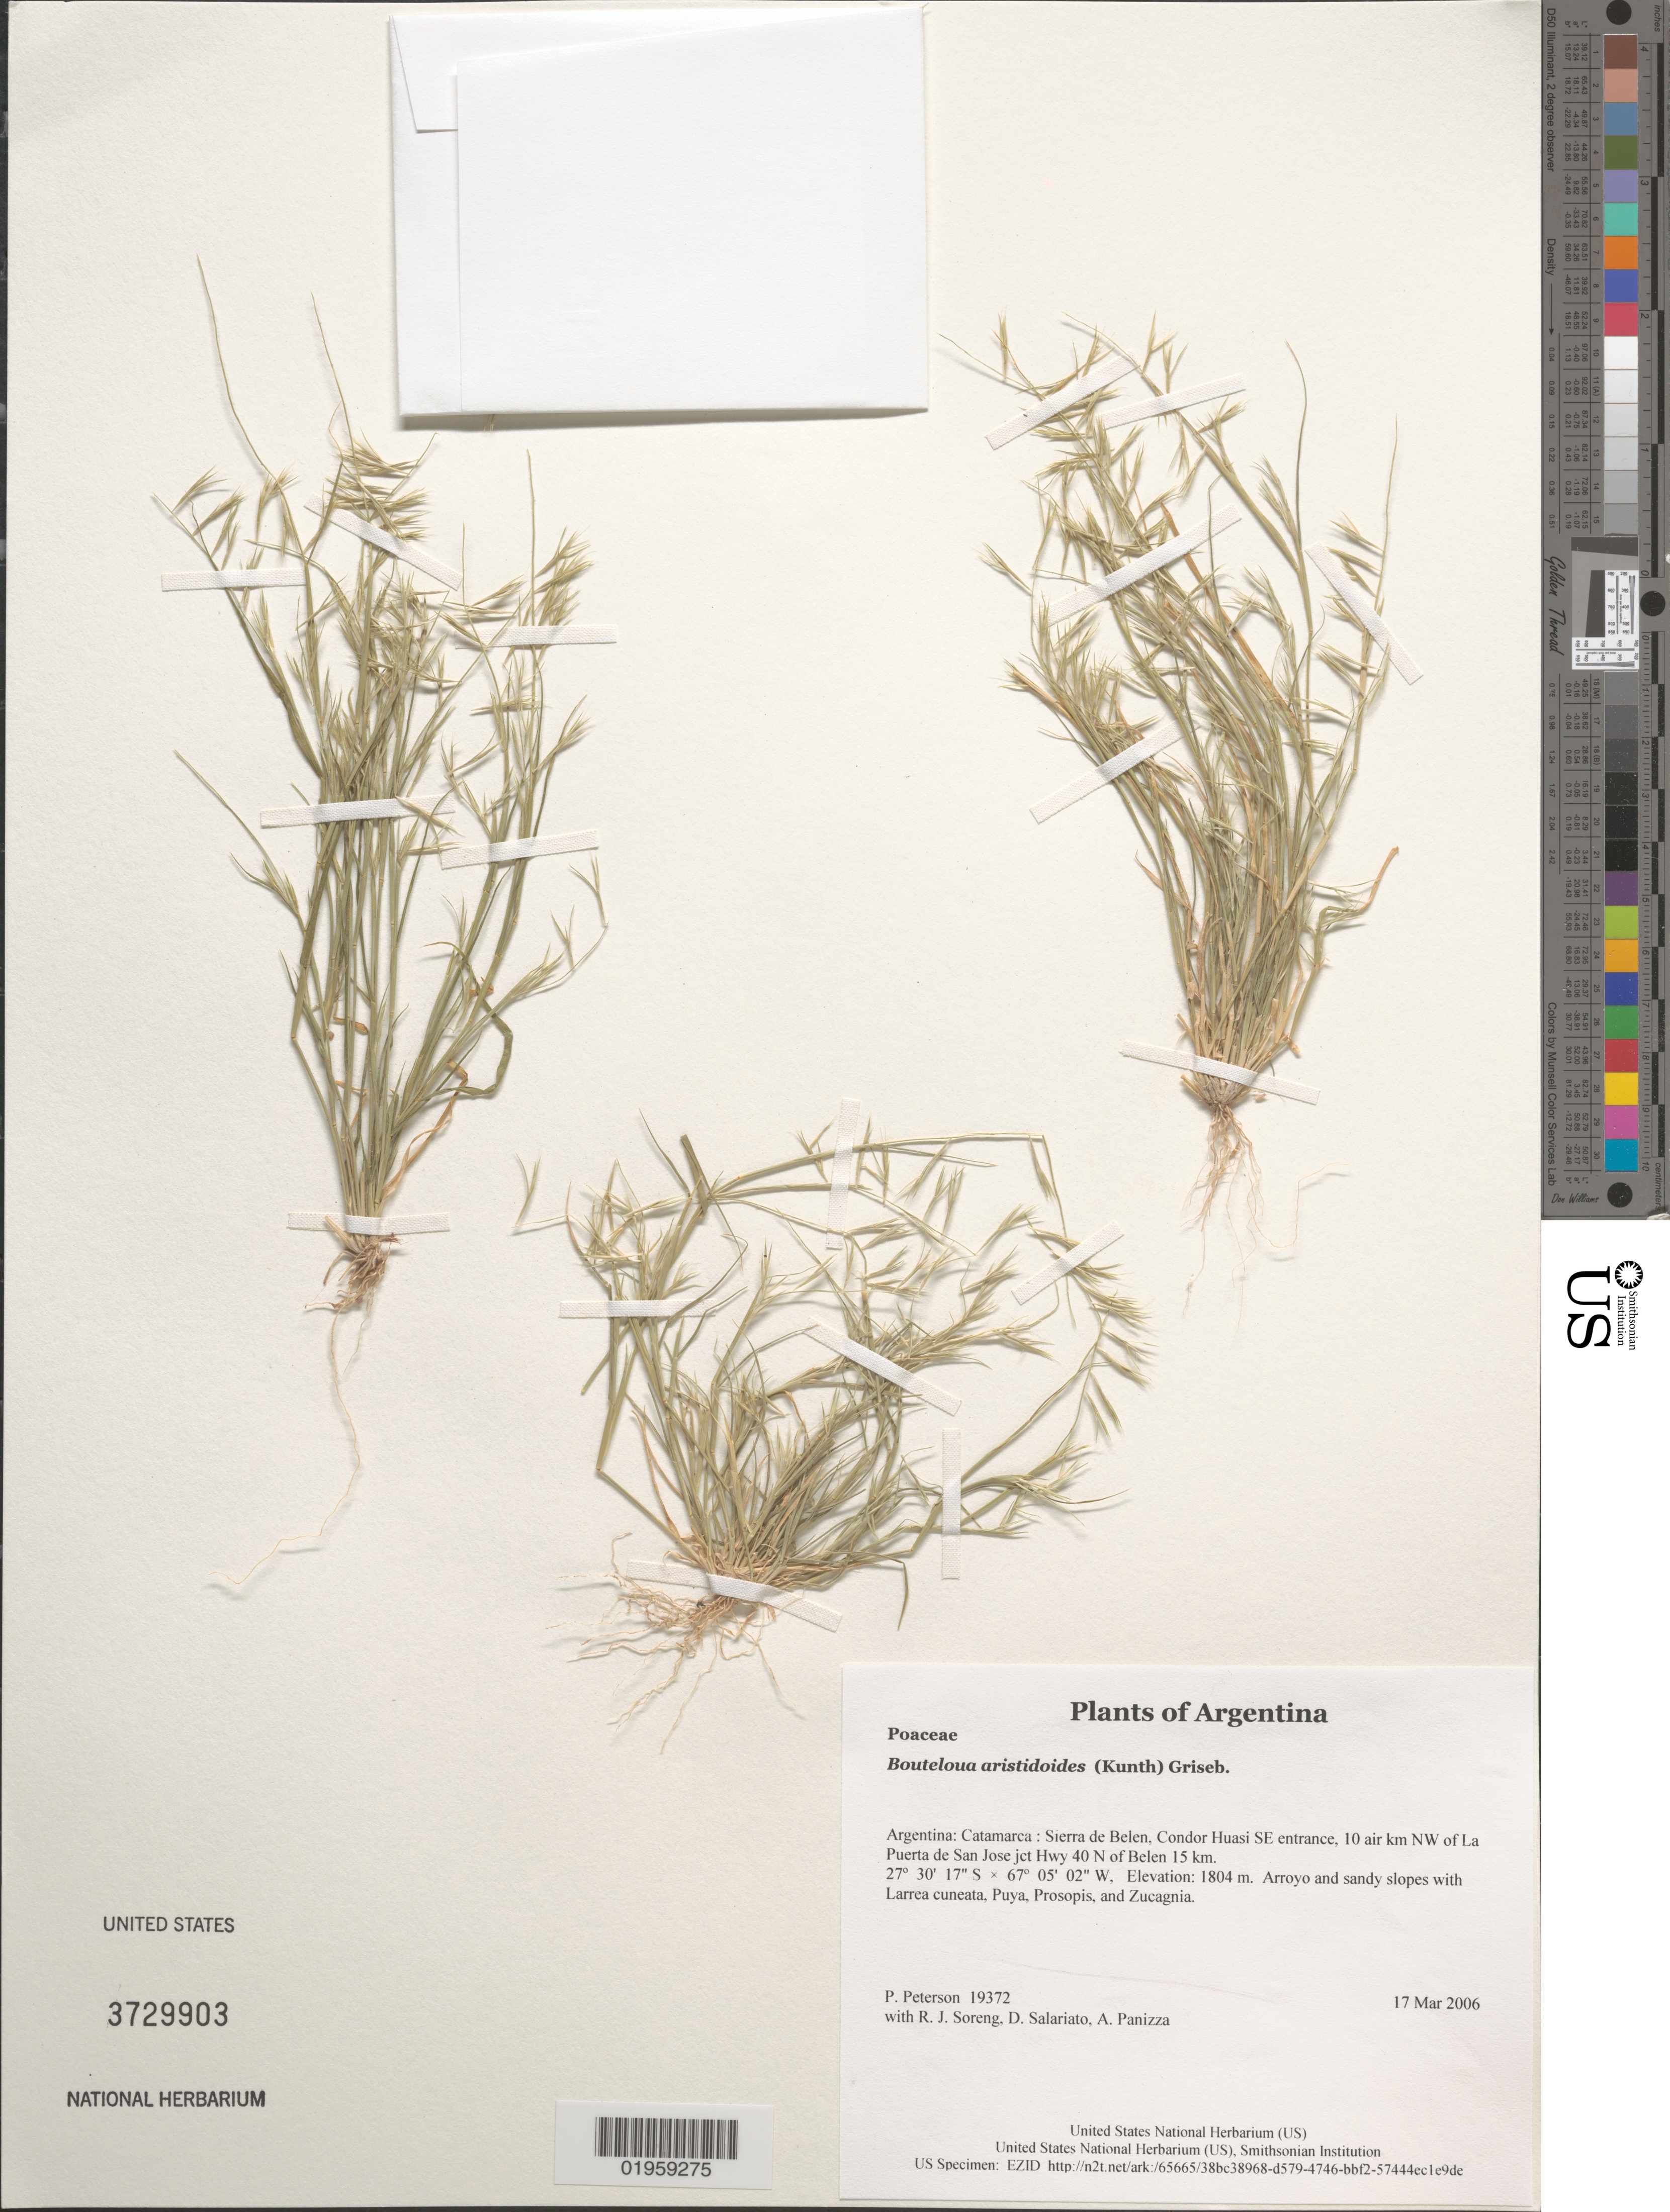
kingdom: Plantae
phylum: Tracheophyta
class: Liliopsida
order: Poales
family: Poaceae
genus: Bouteloua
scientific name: Bouteloua aristidoides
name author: (Kunth) Griseb.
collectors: P. M. Peterson, R. J. Soreng, D. Salariato & A. Panizza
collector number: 19372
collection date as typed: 17 Mar 2006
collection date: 2006-03-17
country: Argentina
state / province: Catamarca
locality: Sierra de Belen, Condor Huasi SE entrance, 10 air km NW of La Puerta de San Jose jct Hwy 40 N of Belen 15 km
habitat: Arroyo and sandy slopes with Larrea cuneata, Puya, Prosopis, and Zucagnia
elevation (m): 1804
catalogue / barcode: US 3729903